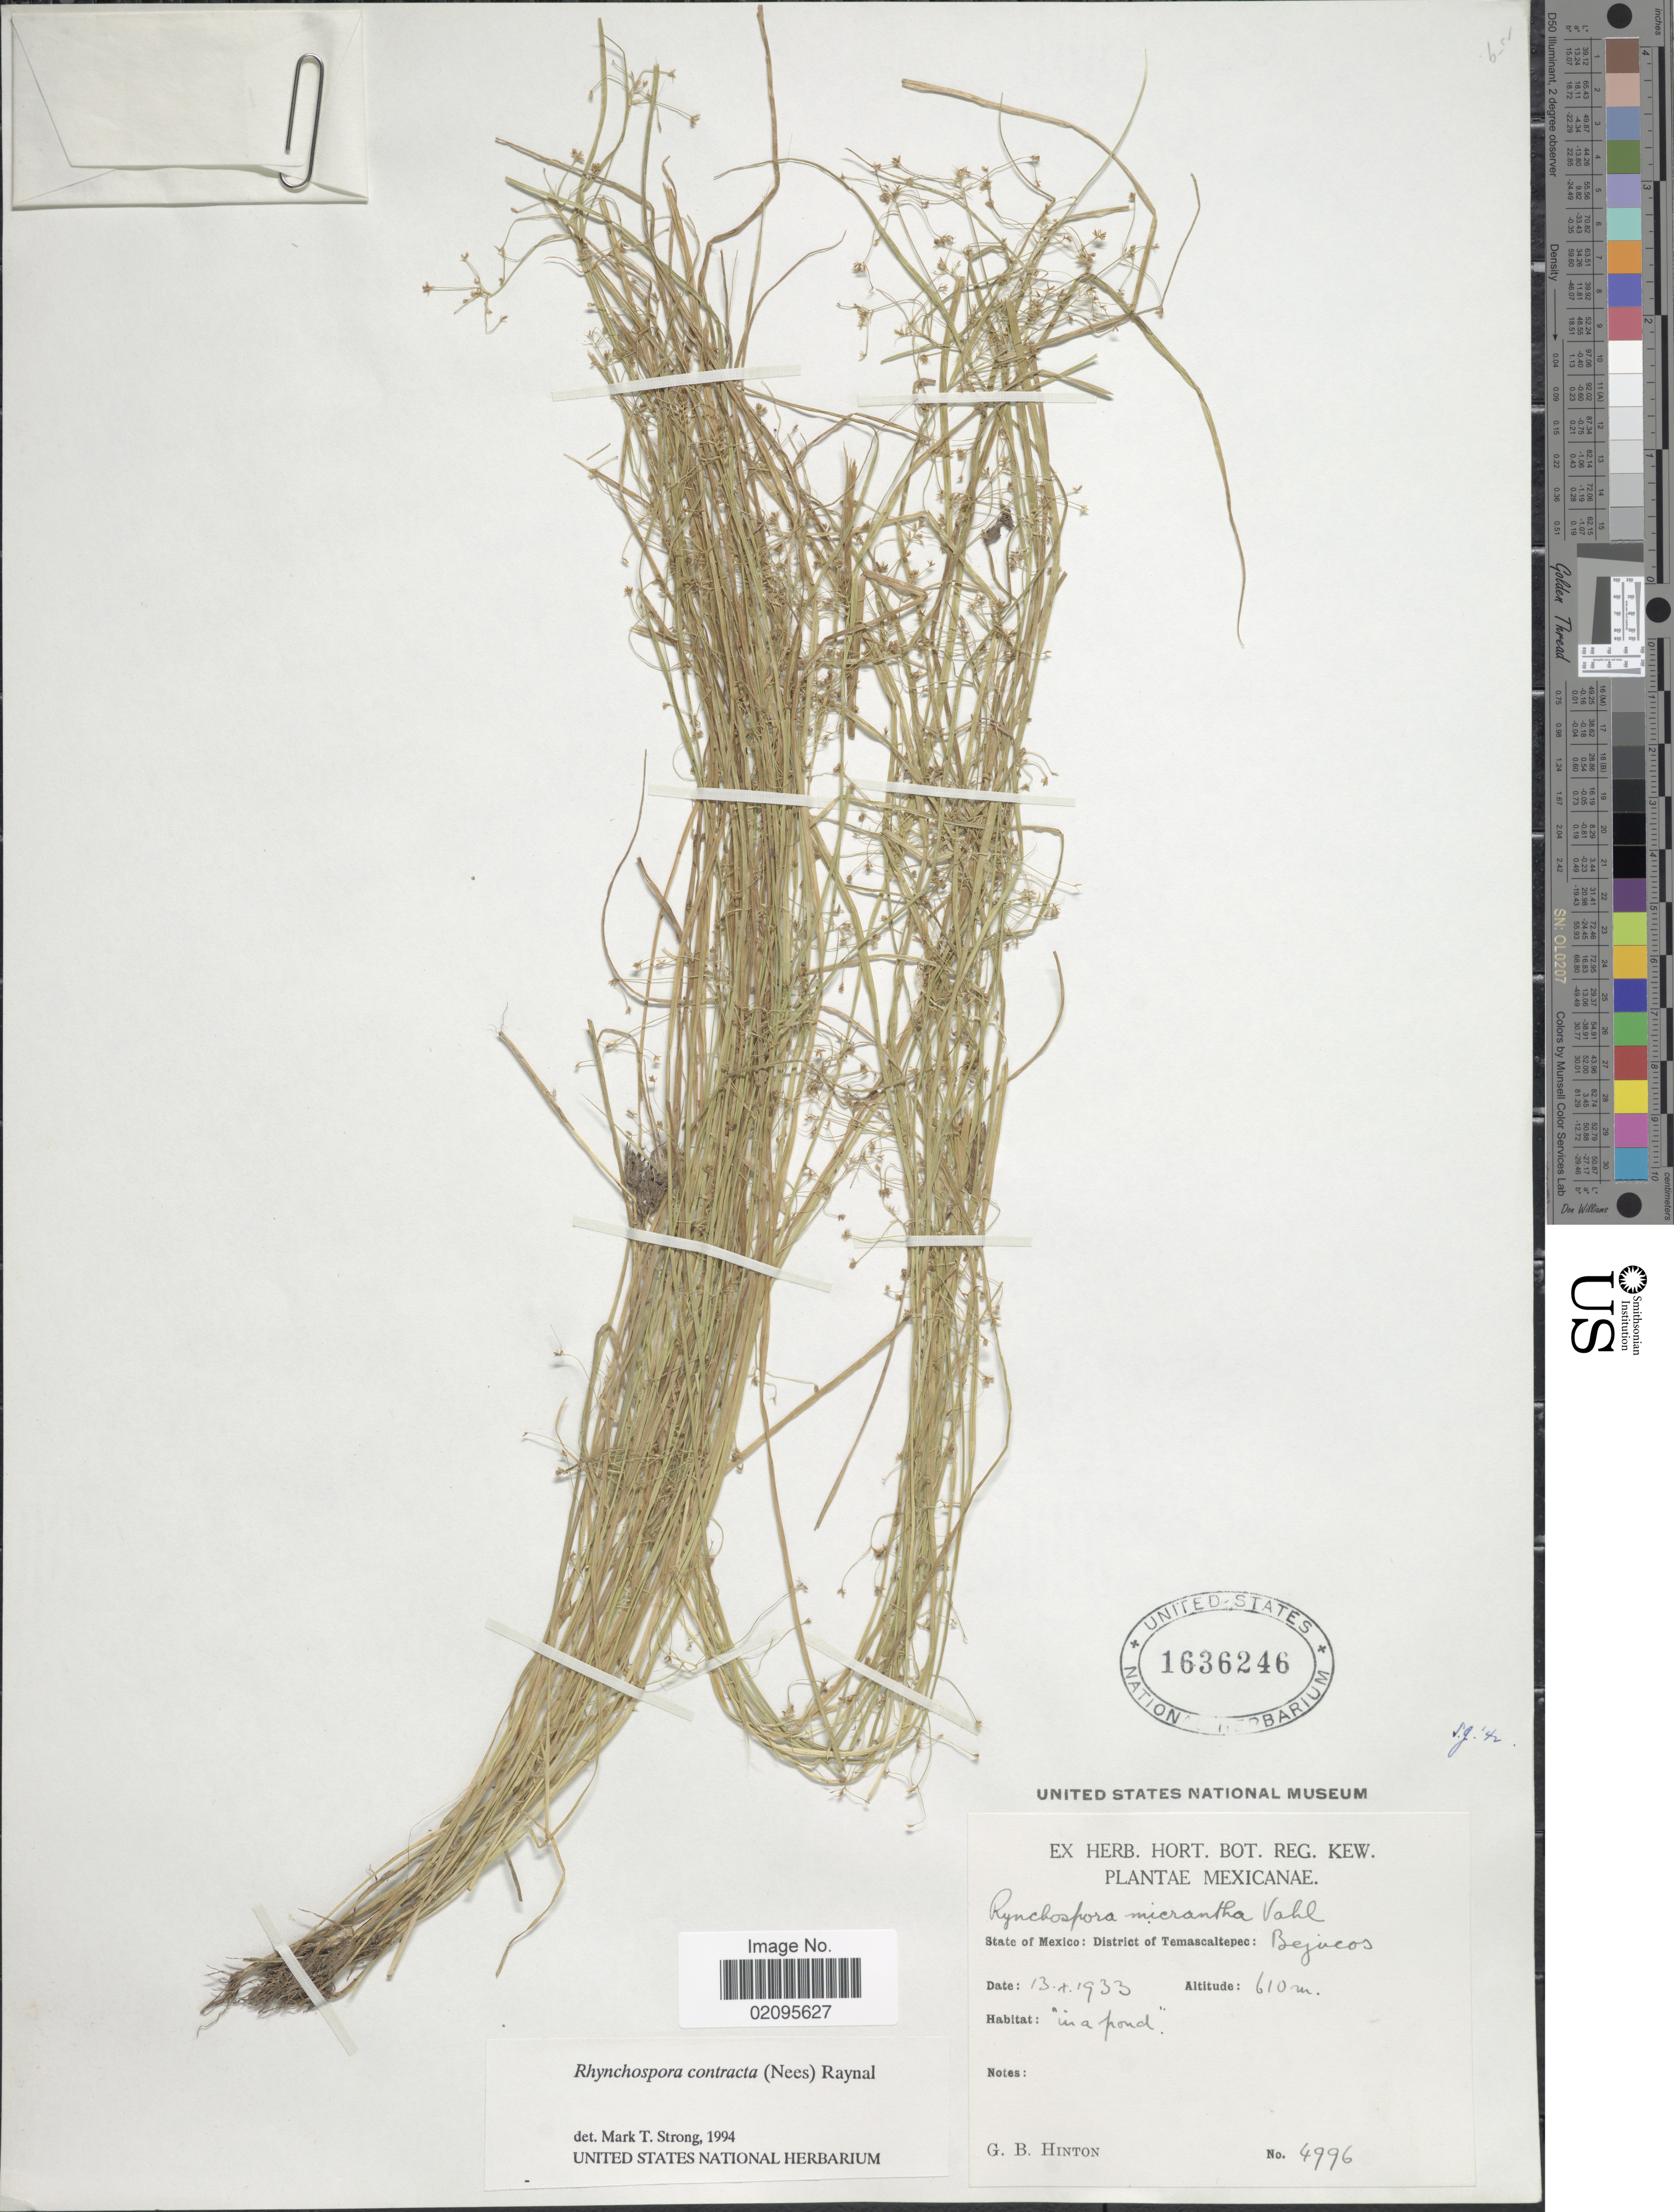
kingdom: Plantae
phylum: Tracheophyta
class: Liliopsida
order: Poales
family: Cyperaceae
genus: Rhynchospora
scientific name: Rhynchospora contracta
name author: (Nees) J. Raynal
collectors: G. B. Hinton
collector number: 4996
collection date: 1933-10-13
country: Mexico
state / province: México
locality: District of Temascaltepec: Bejucos.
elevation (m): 610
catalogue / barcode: US 1636246